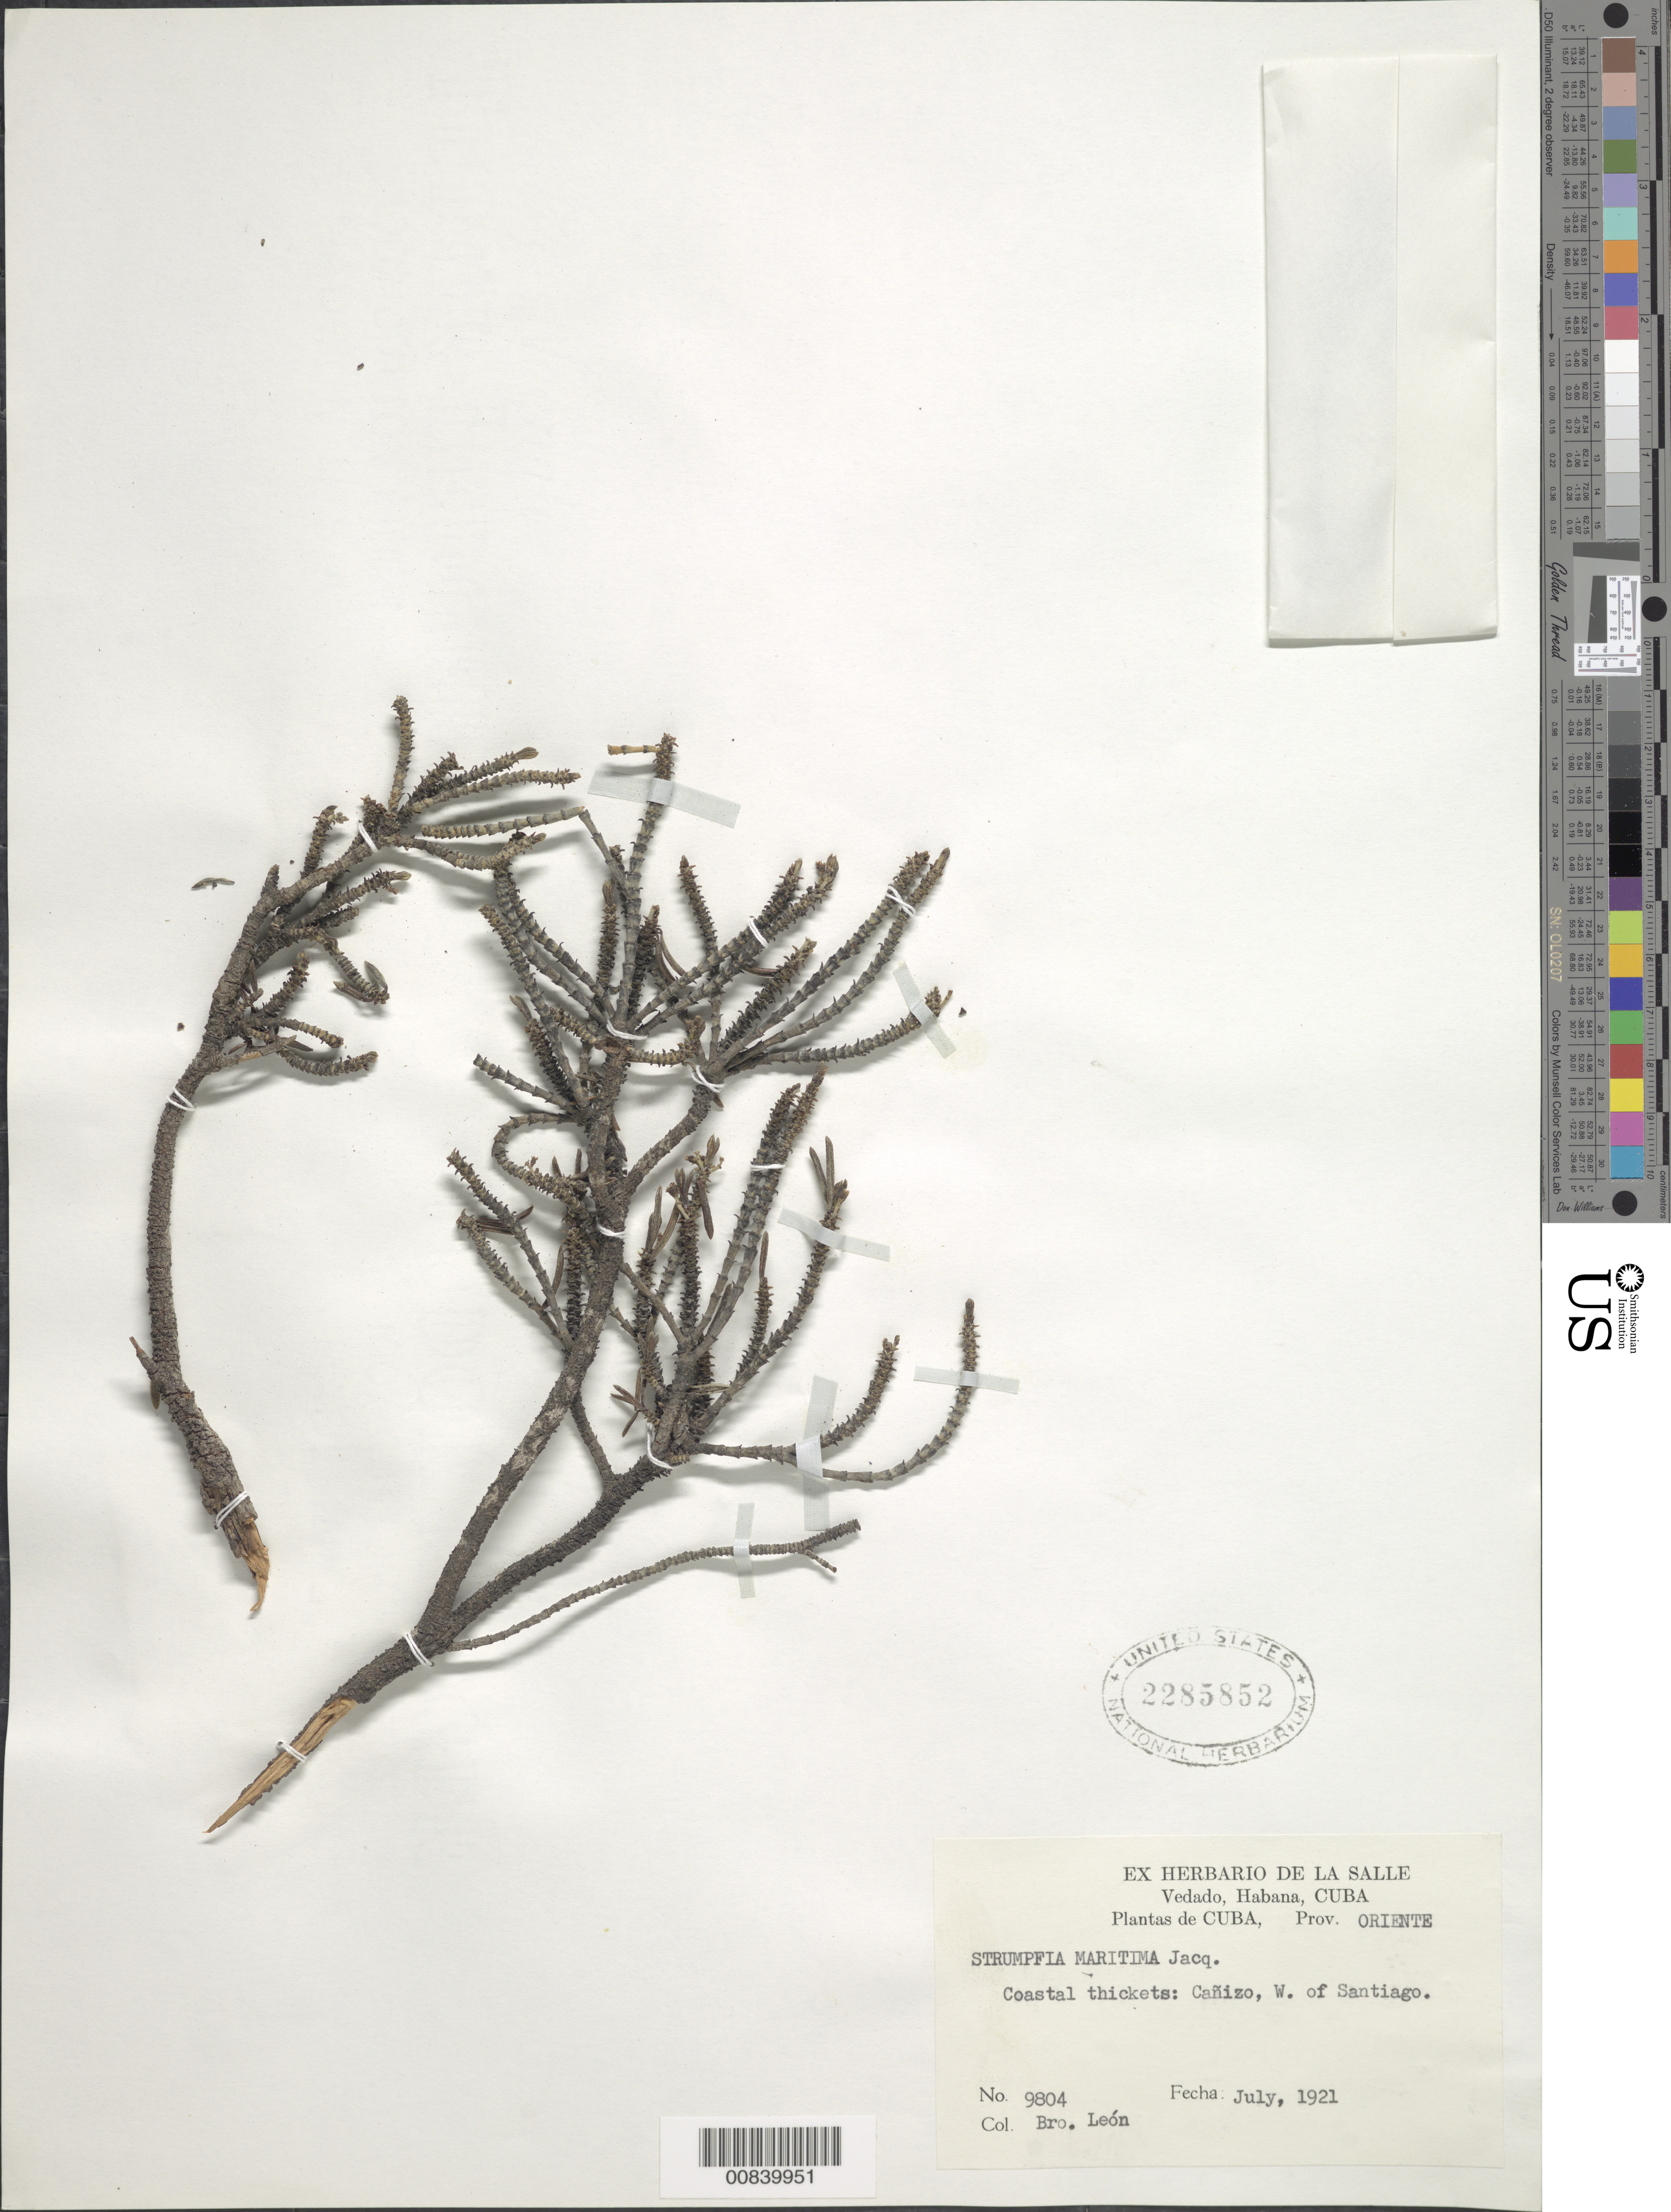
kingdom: Plantae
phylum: Tracheophyta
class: Magnoliopsida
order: Gentianales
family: Rubiaceae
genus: Strumpfia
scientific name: Strumpfia maritima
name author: Jacq.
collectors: Bro. León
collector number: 9804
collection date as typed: Jul 1921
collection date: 1921-07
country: Cuba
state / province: Oriente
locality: Cañizo, west of Santiago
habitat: Coastal thickets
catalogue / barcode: US 2285852